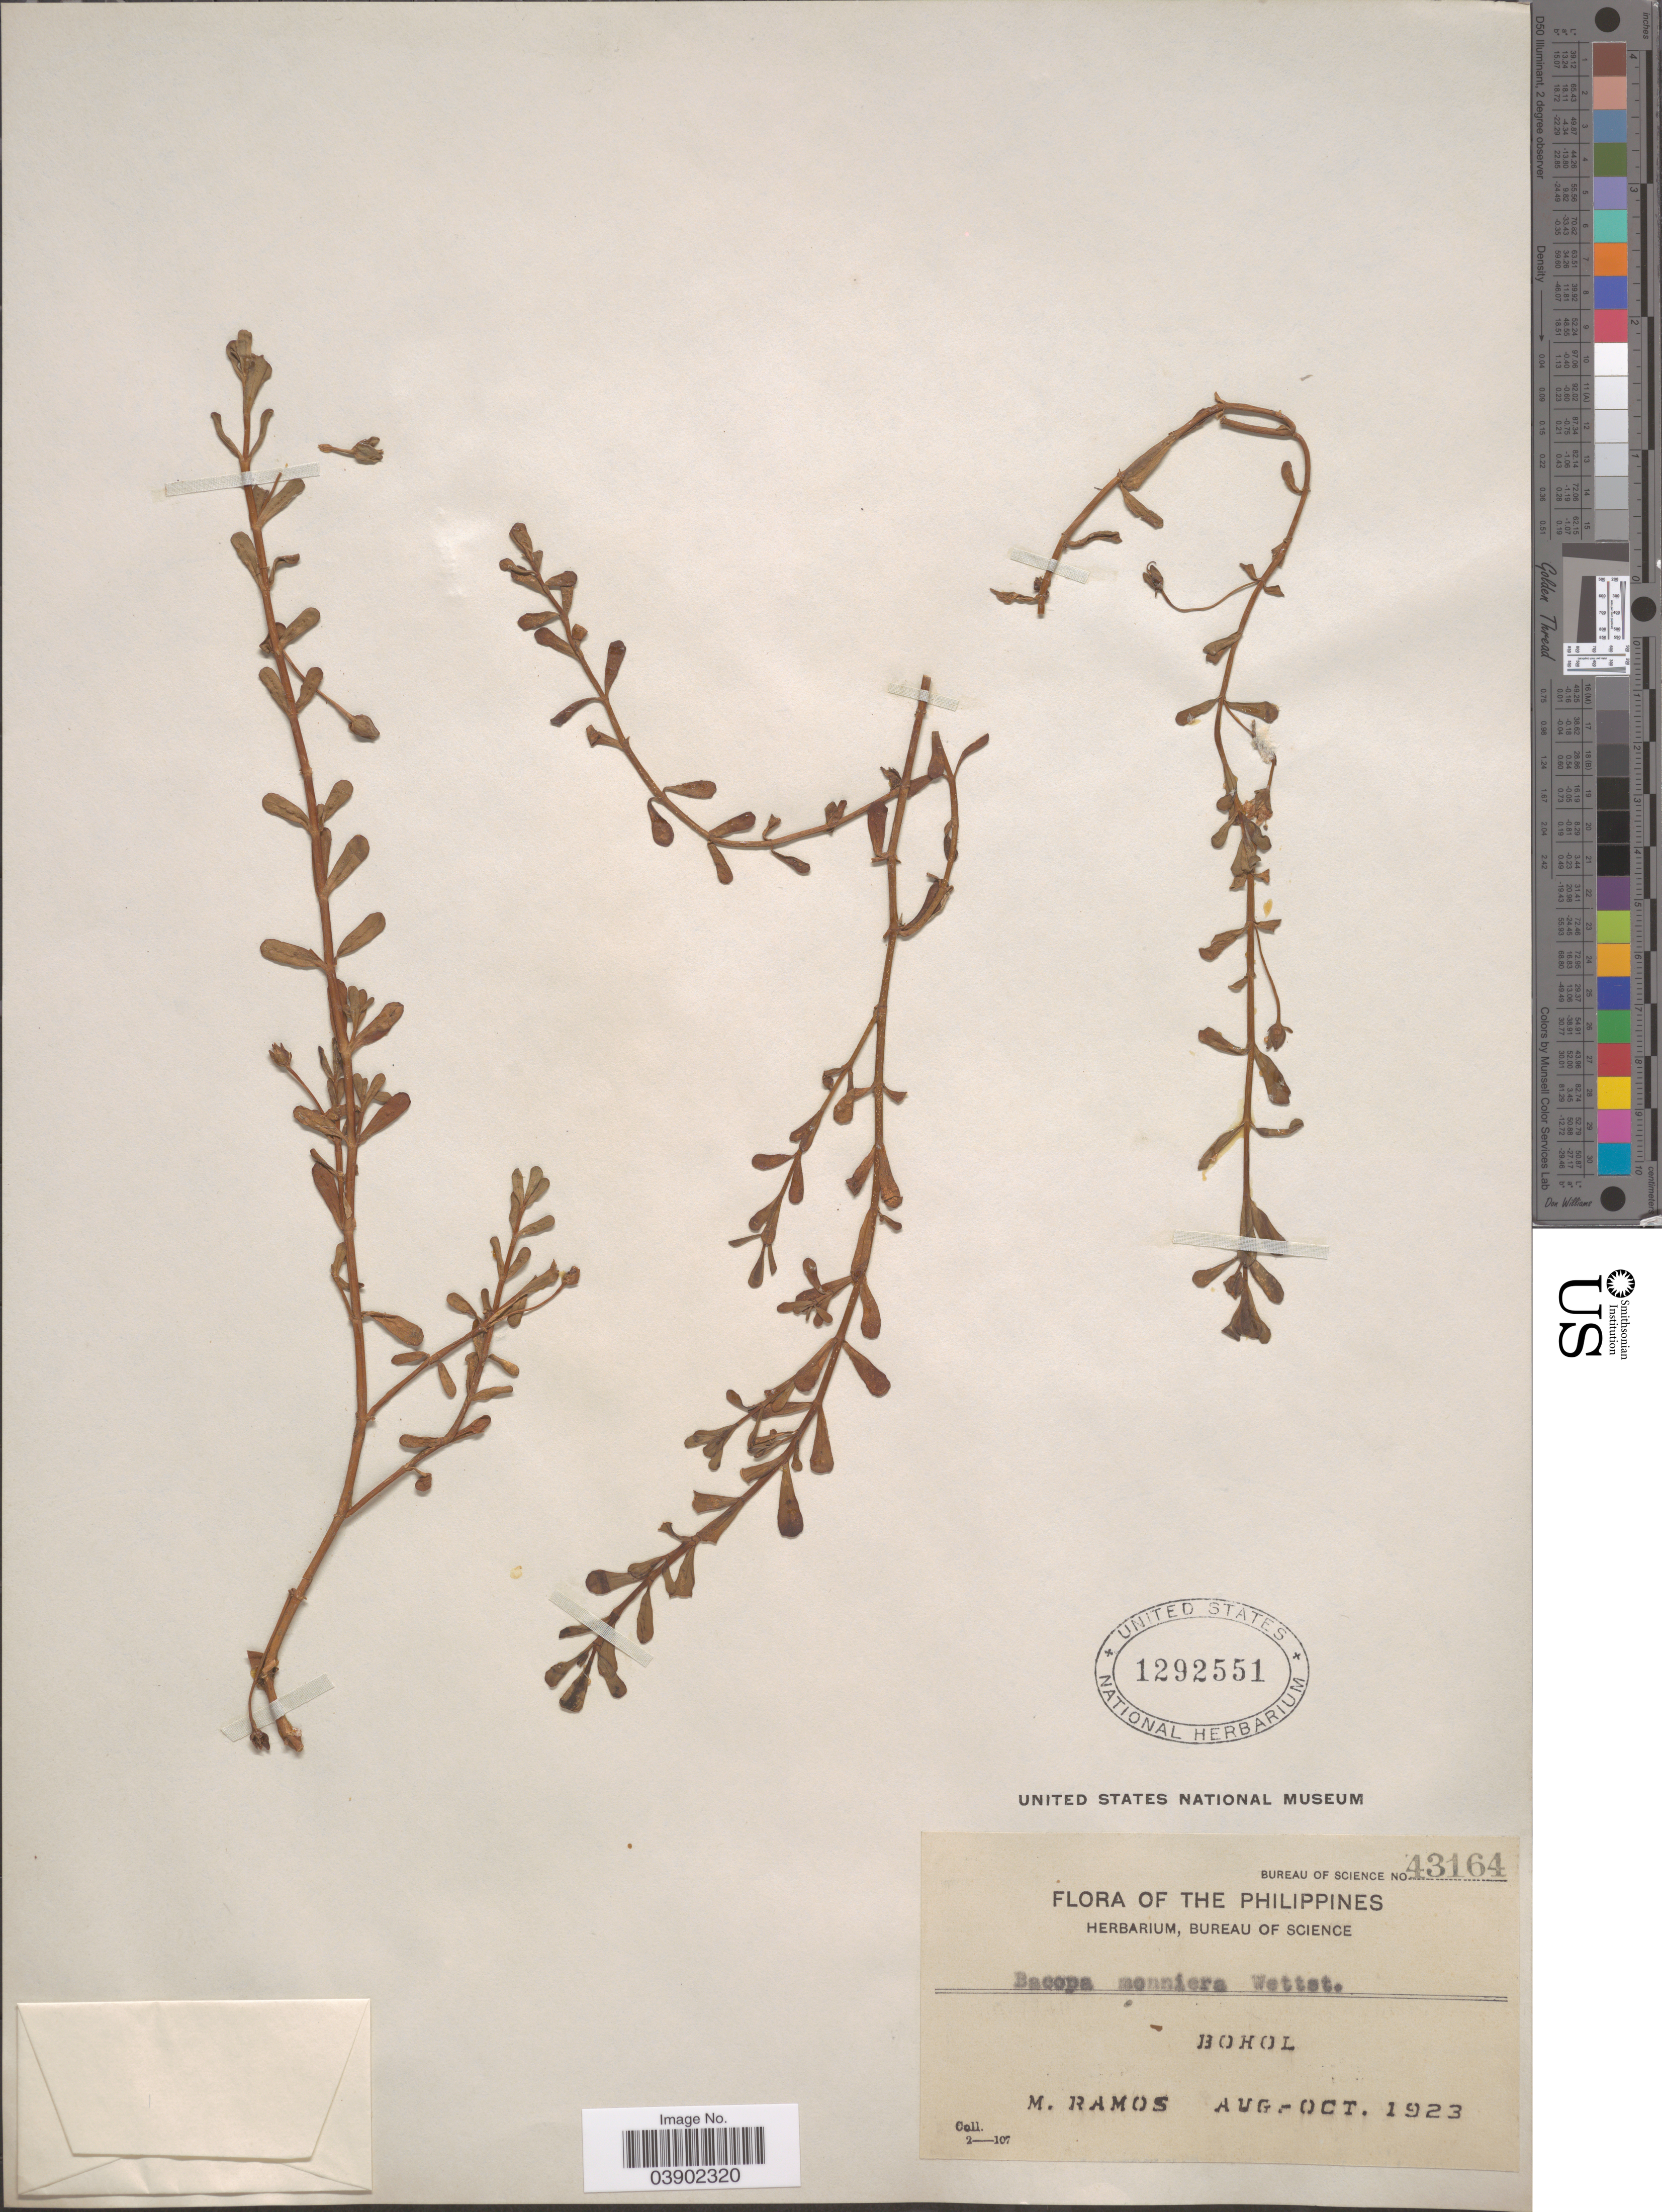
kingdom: Plantae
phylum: Tracheophyta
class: Magnoliopsida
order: Lamiales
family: Plantaginaceae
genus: Bacopa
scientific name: Bacopa monnieri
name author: (L.) Pennell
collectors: M. Ramos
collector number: Bureau of Science 43164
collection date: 1923-08/1923-10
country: Philippines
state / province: Central Visayas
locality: Bohol.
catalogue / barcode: US 1292551